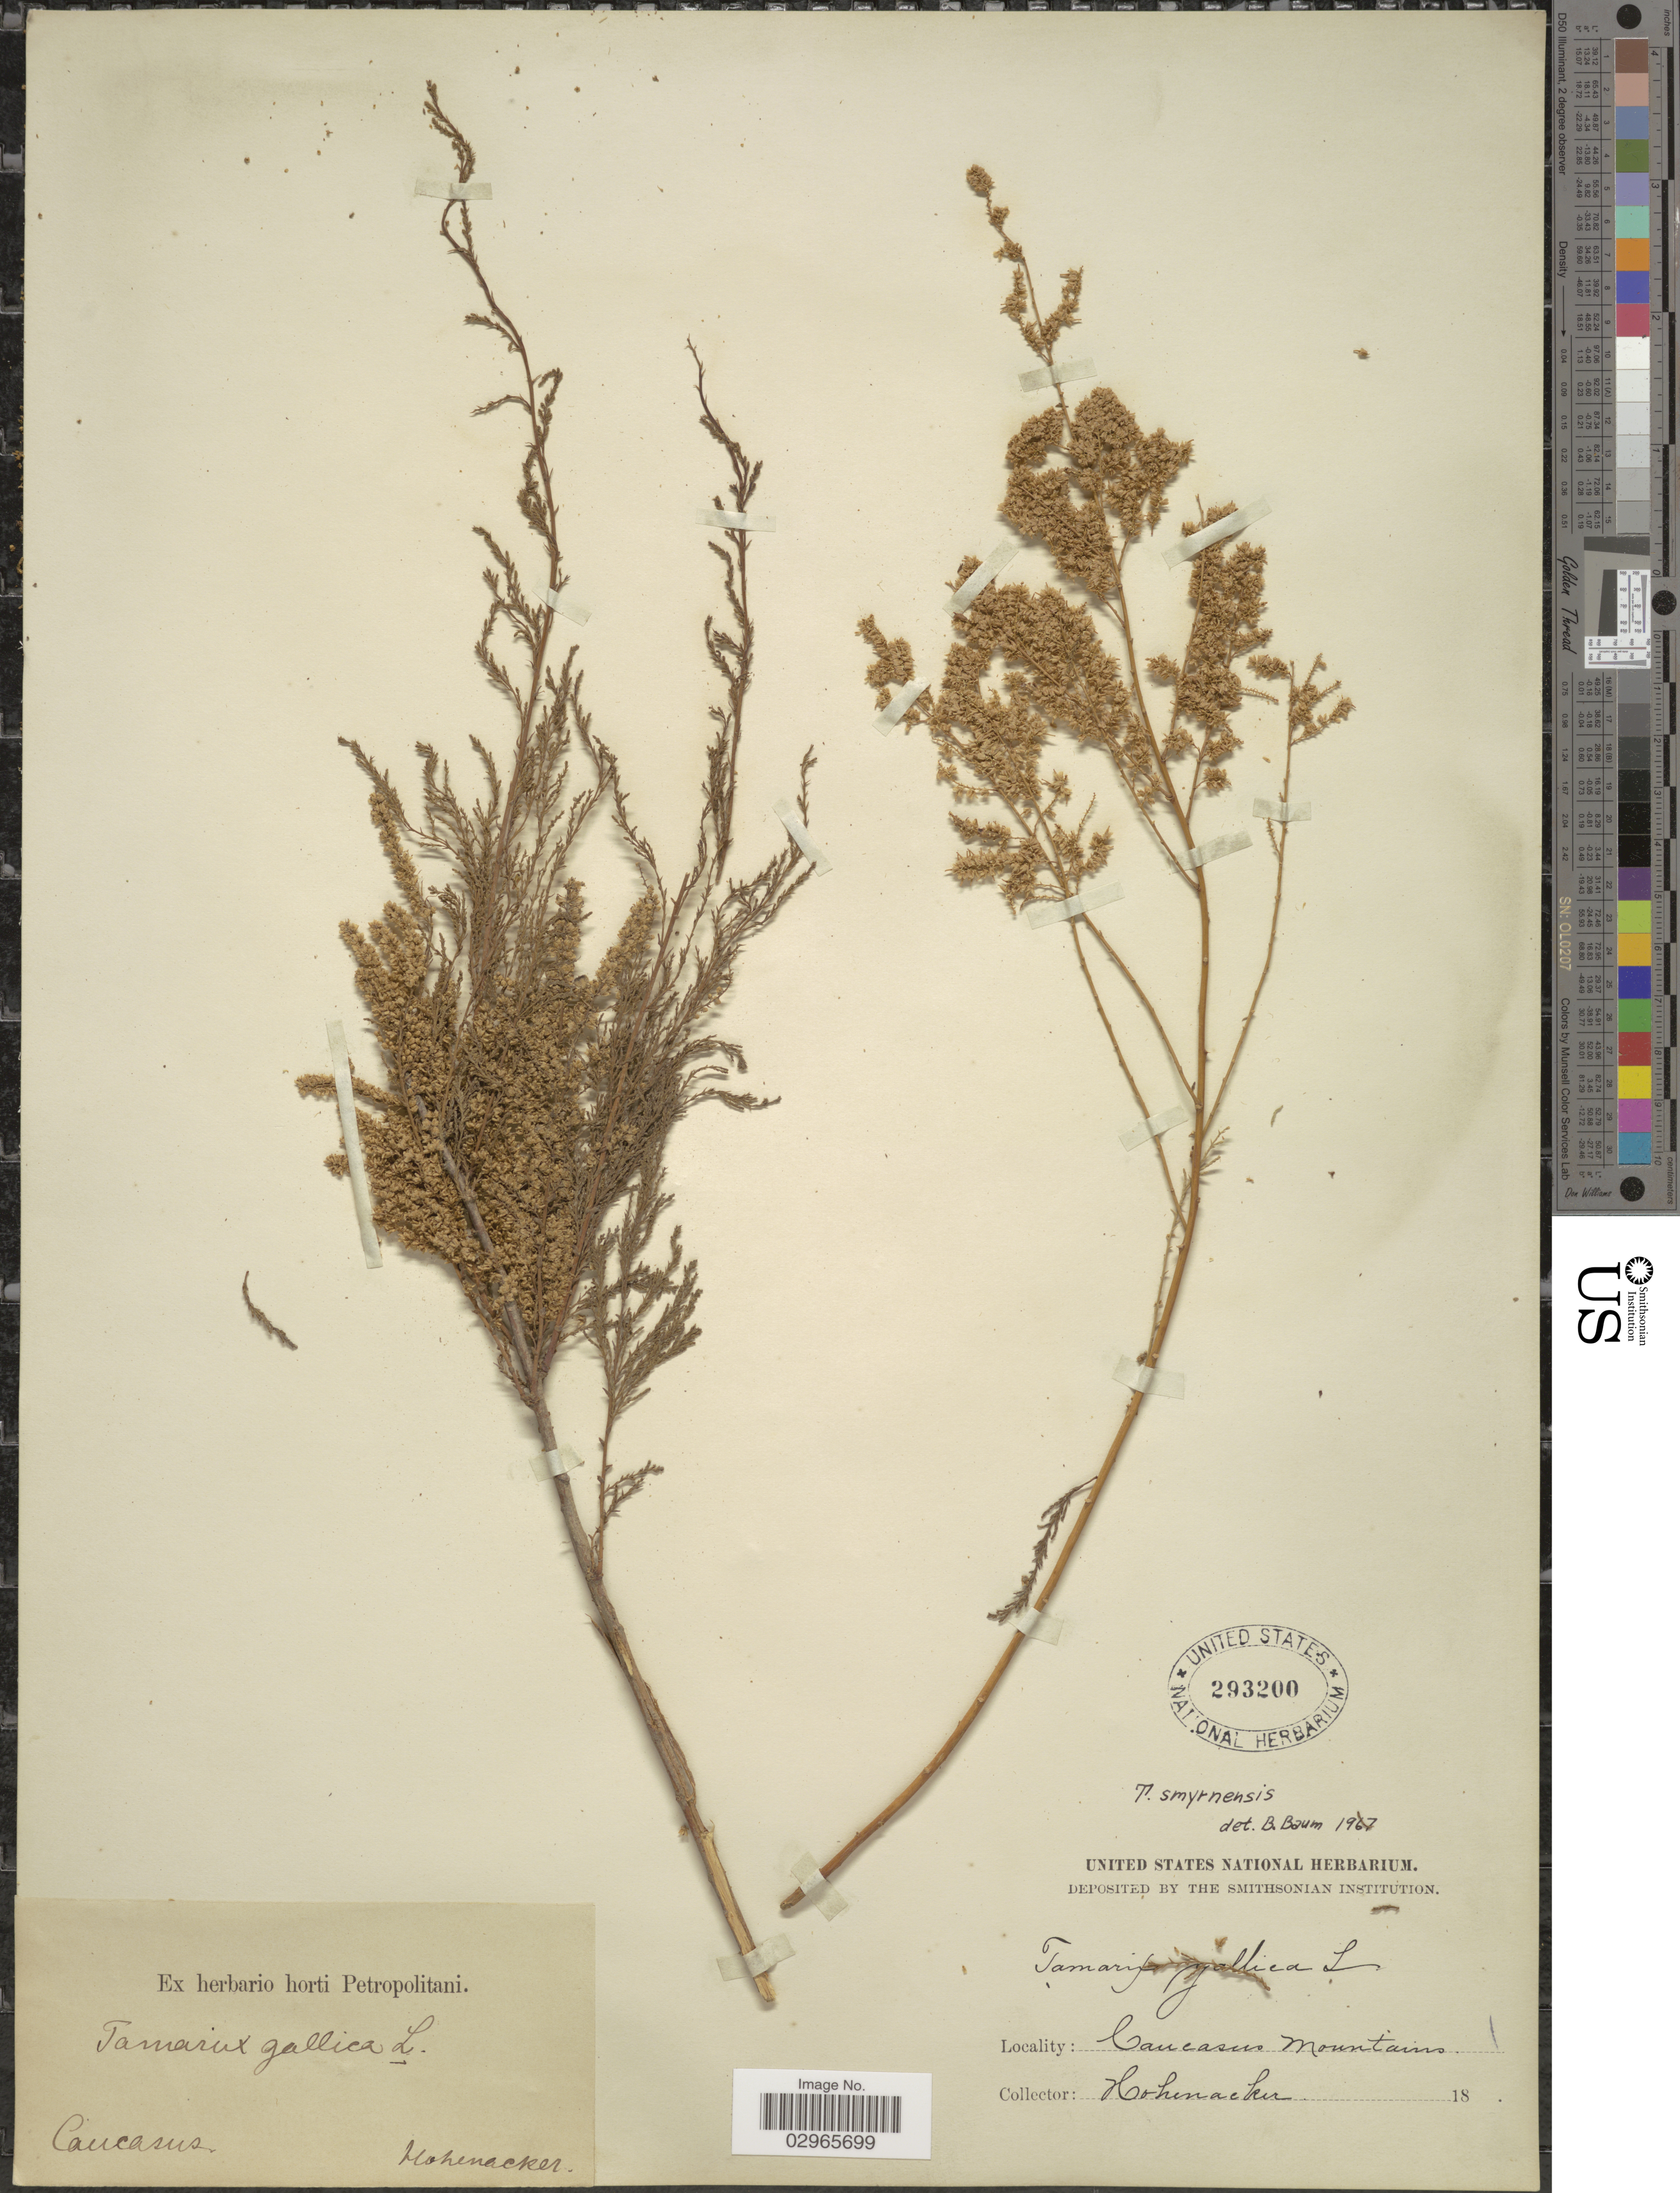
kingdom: Plantae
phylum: Tracheophyta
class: Magnoliopsida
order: Caryophyllales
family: Tamaricaceae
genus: Tamarix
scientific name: Tamarix smyrnensis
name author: Bunge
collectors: Hohenacker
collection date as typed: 18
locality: Caucasus, Caucasus Mountains.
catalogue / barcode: US 293200